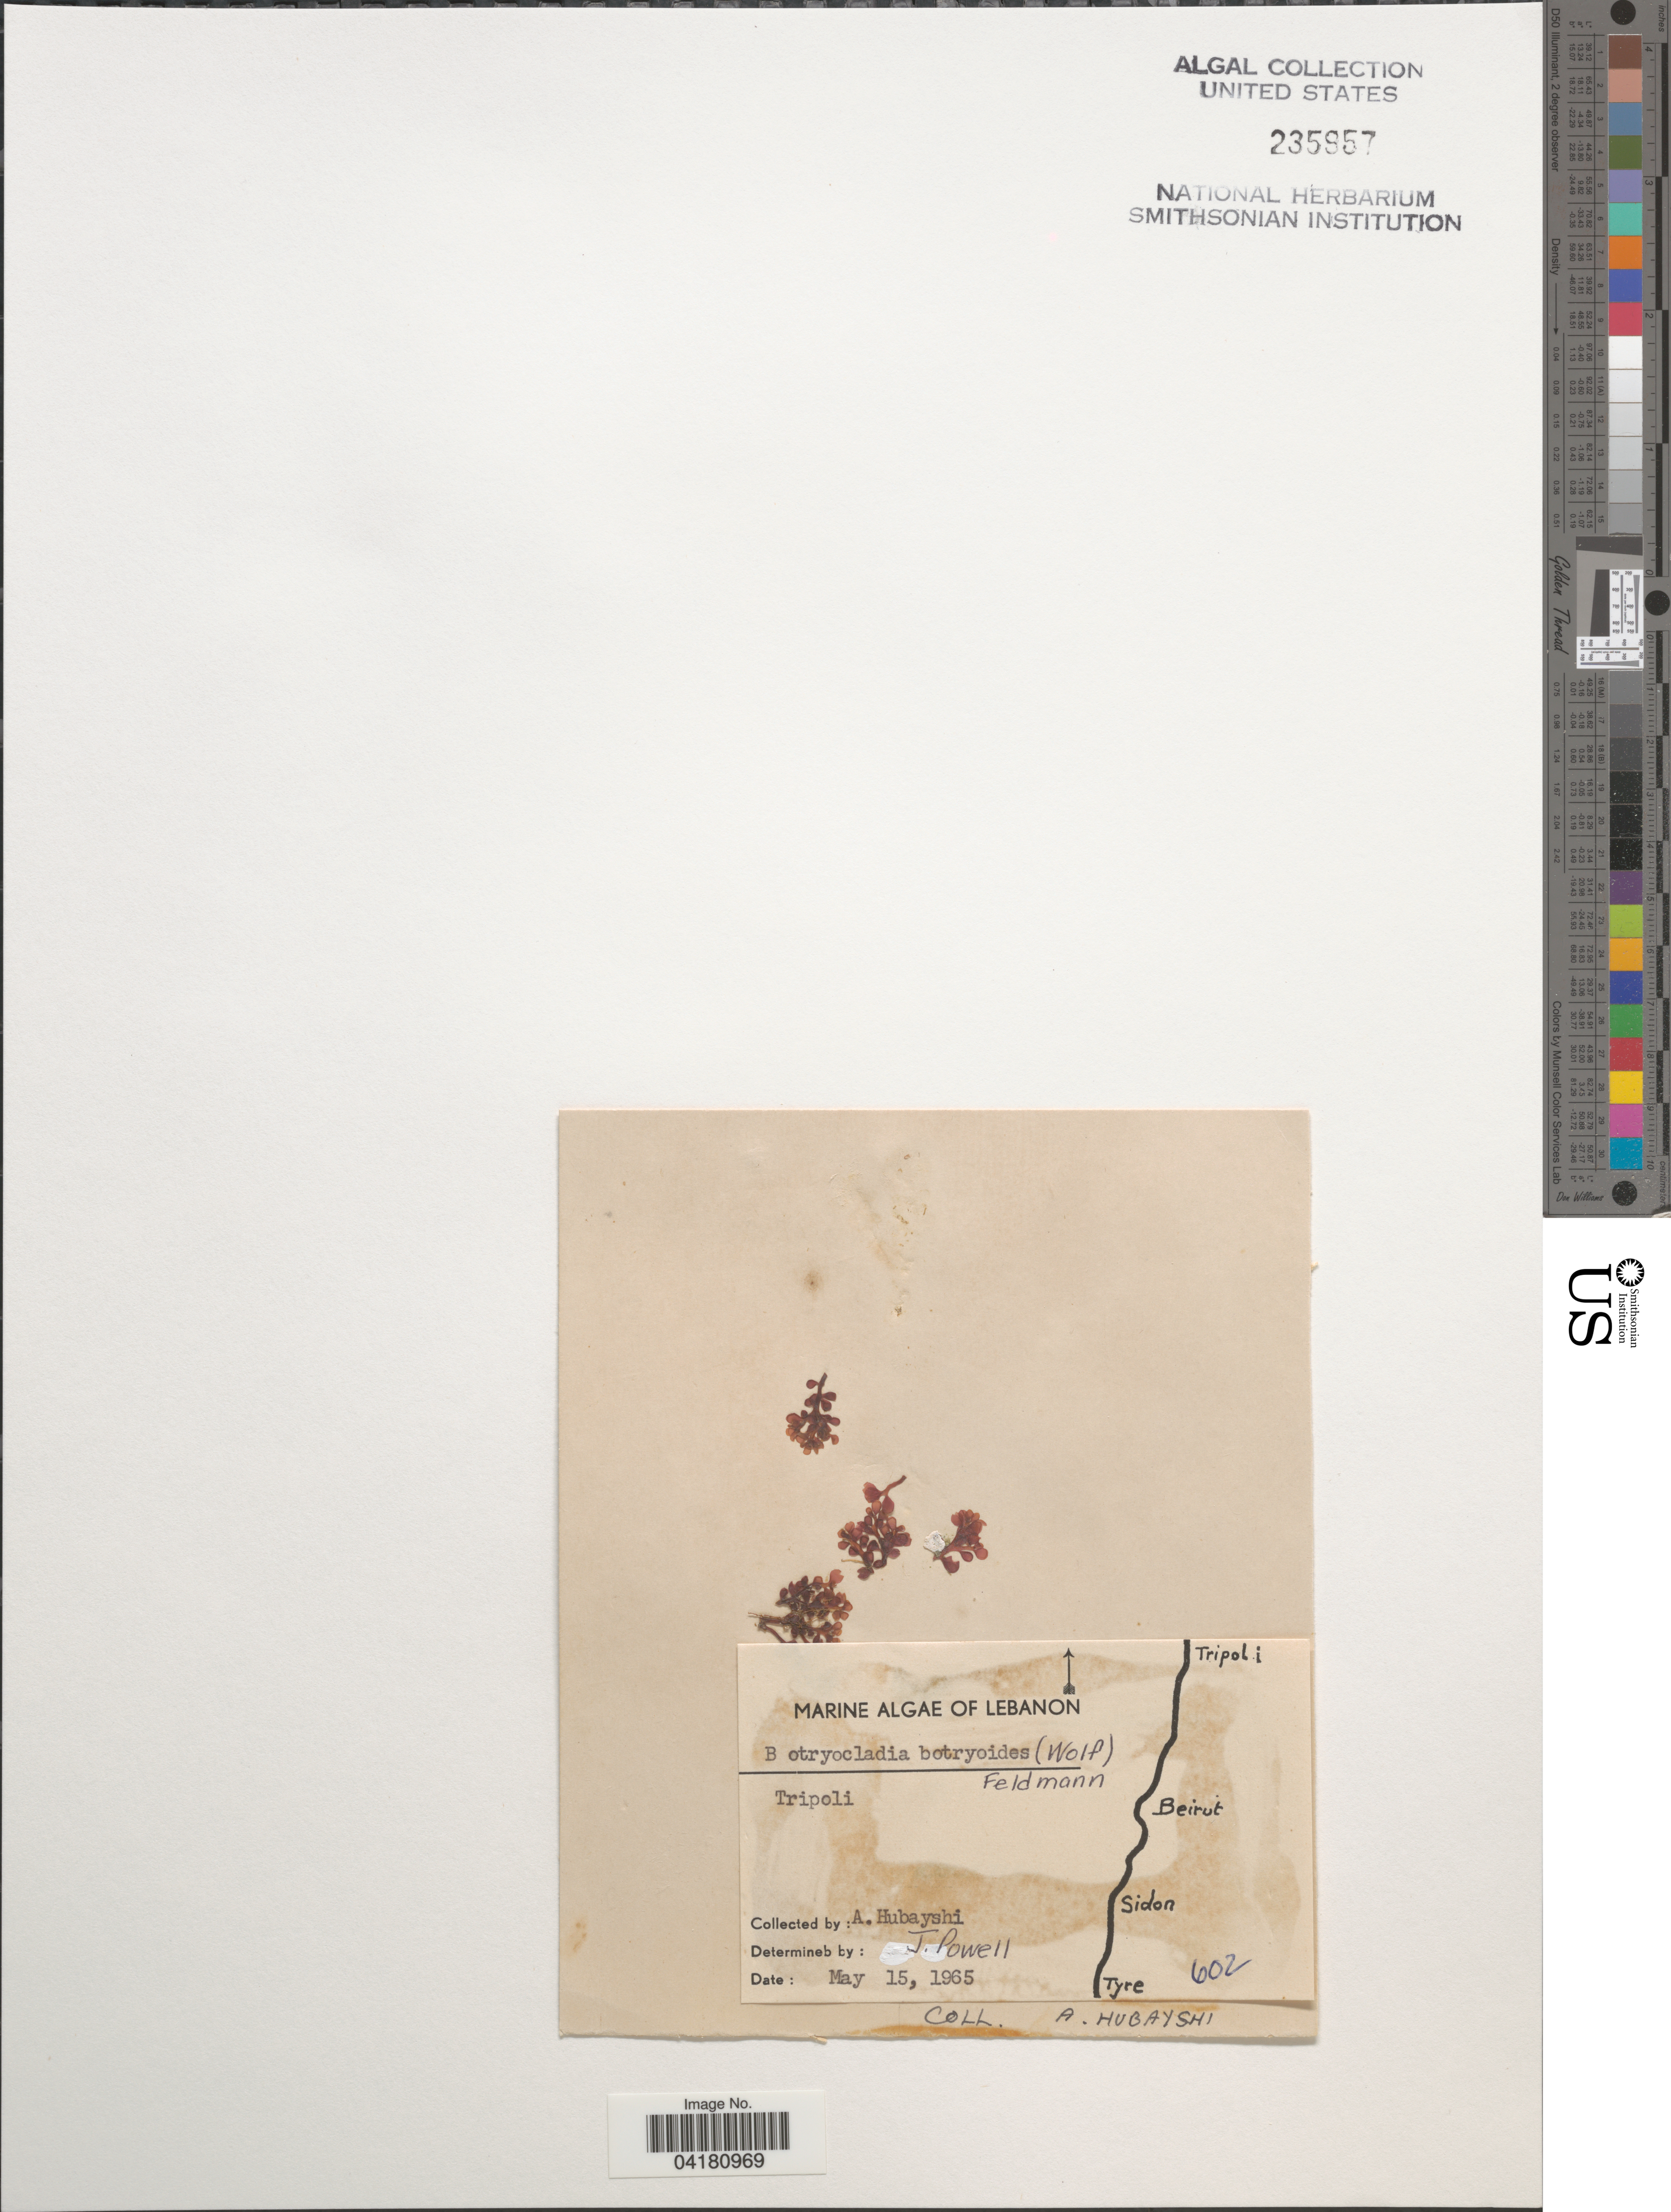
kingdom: Plantae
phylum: Rhodophyta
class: Florideophyceae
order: Rhodymeniales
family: Rhodymeniaceae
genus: Botryocladia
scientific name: Botryocladia botryoides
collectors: A. Hubayshi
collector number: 602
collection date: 1965-05-15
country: Lebanon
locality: Tripoli.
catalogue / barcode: US 235957